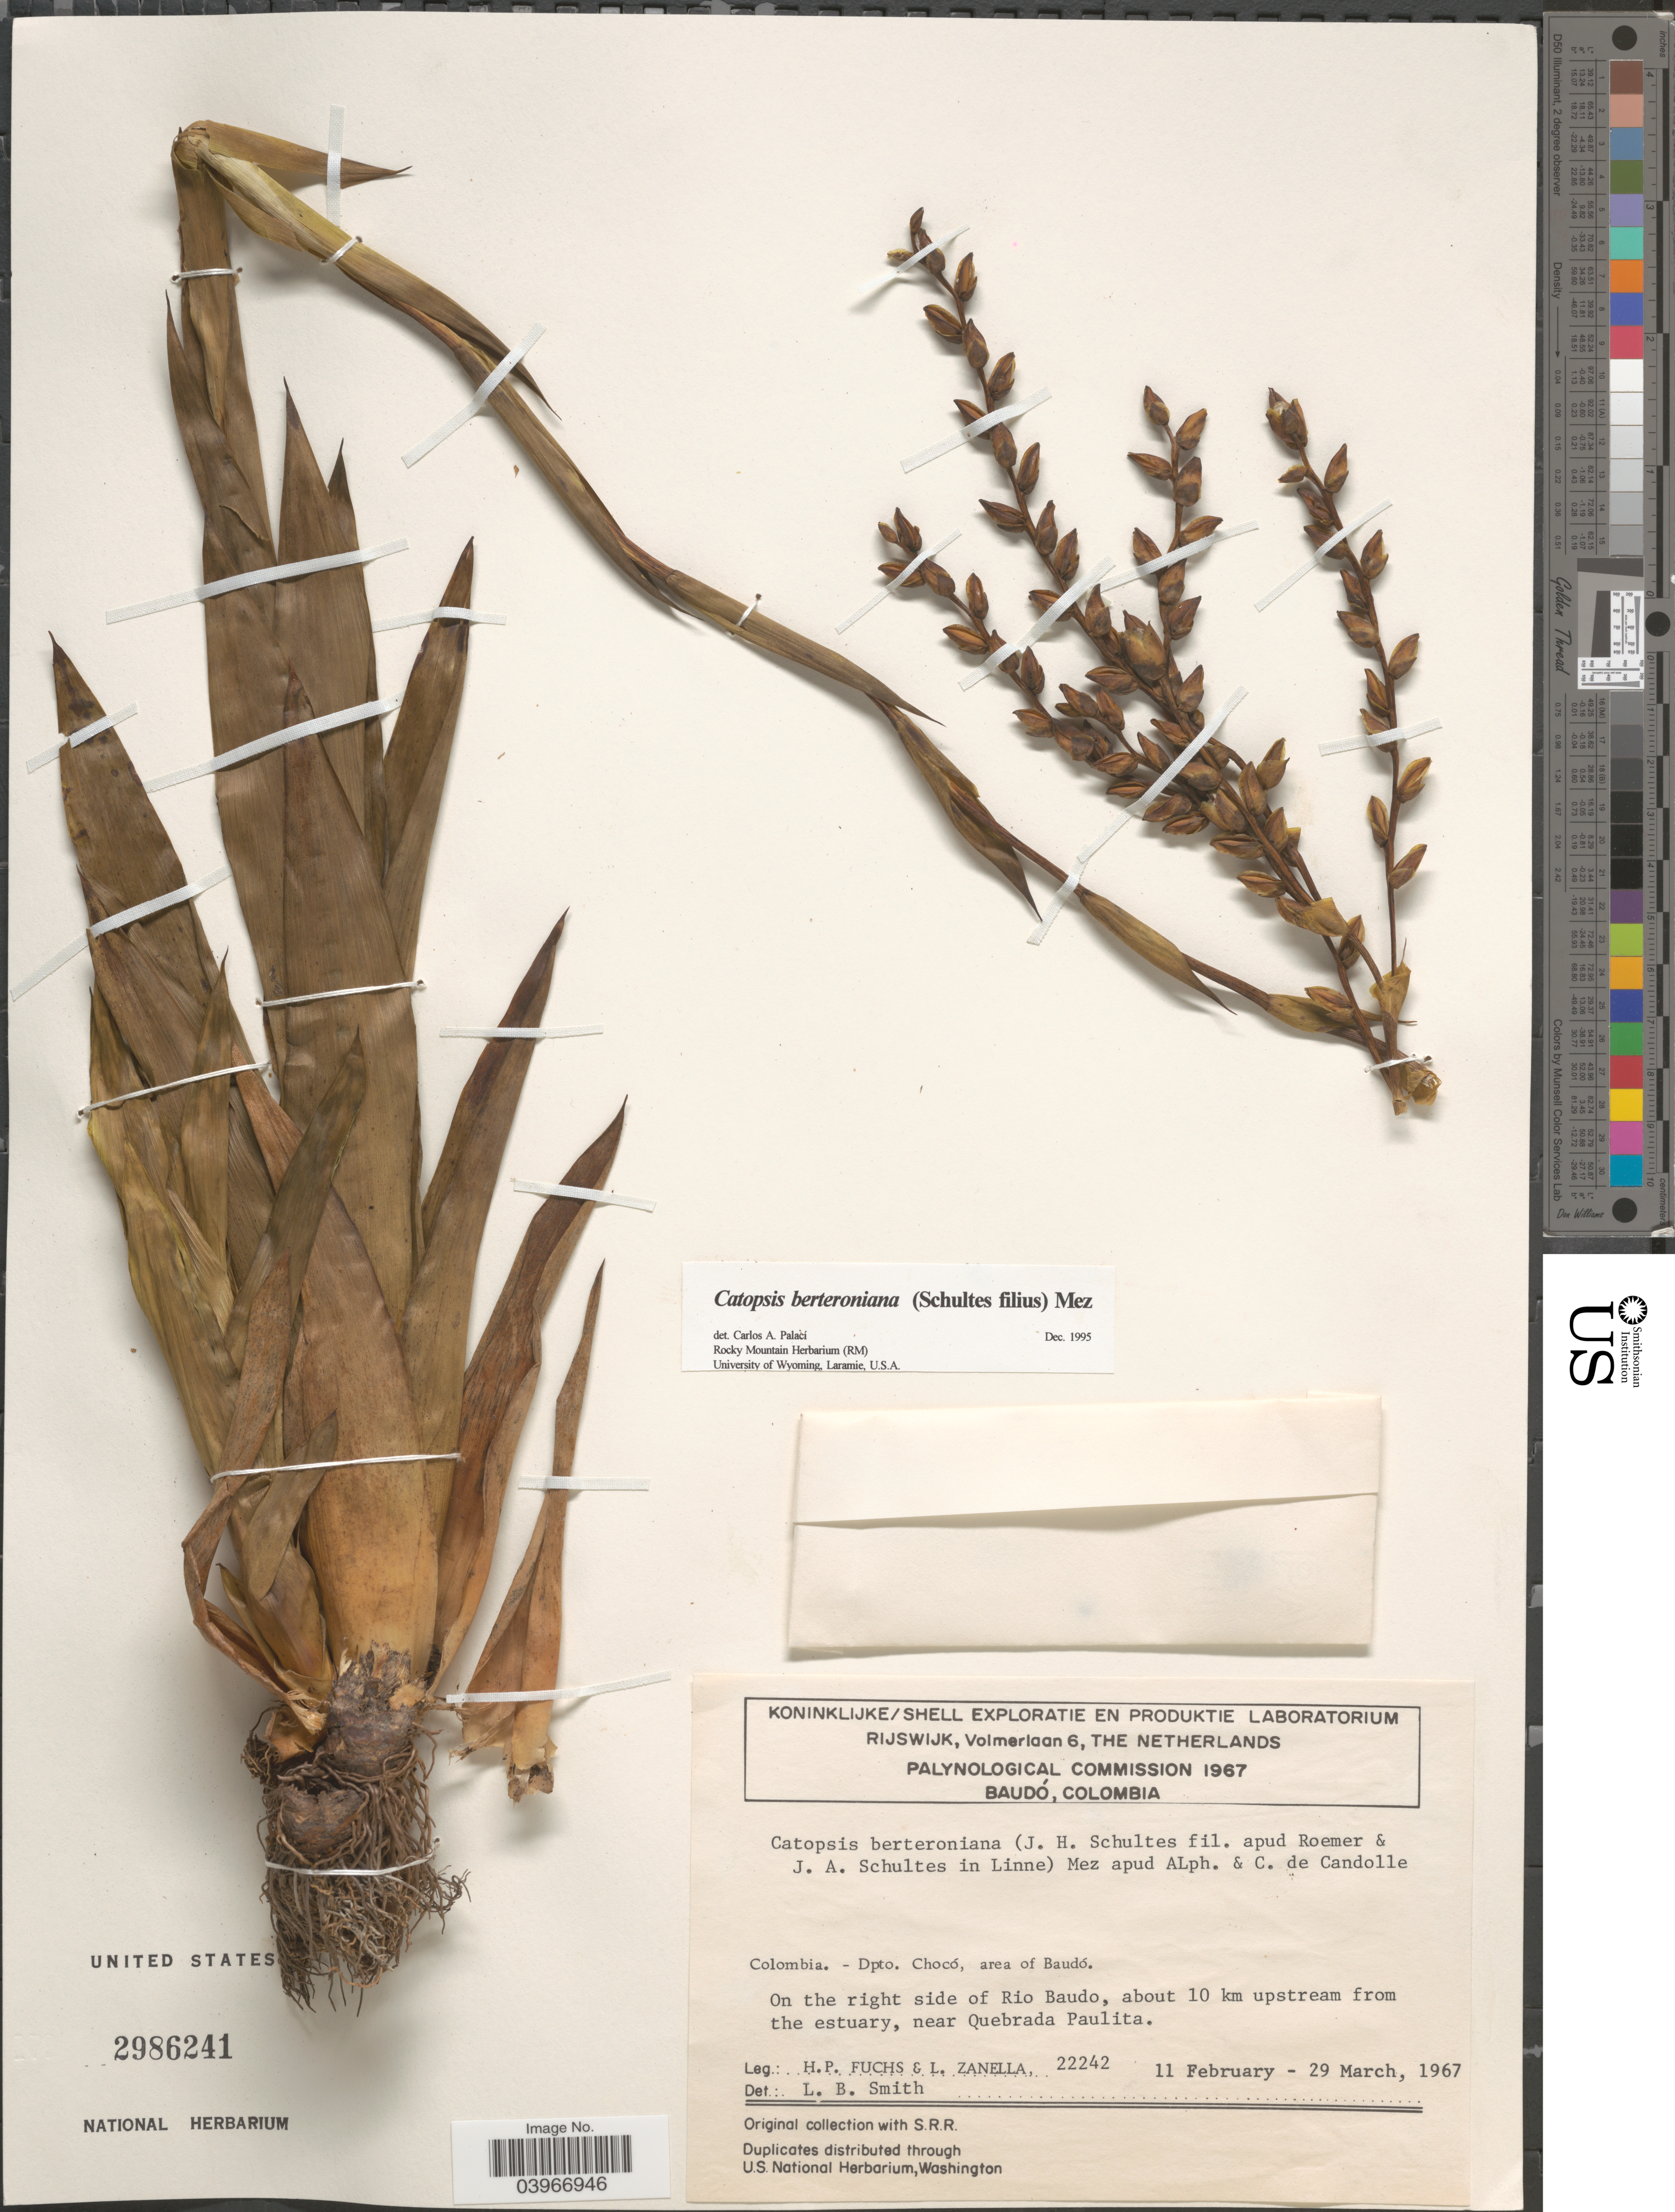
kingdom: Plantae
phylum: Tracheophyta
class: Liliopsida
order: Poales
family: Bromeliaceae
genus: Catopsis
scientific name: Catopsis berteroniana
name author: (Schult. & Schult. f.) Mez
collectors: H. P. Fuchs & J. Zanella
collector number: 22242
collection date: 1967-02-11/1967-03-29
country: Colombia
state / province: Chocó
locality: Dpto. Chocó, area of Baudó. On the right side of Rio Baudo, about 10 km upstream from the estuary, near Quebrada Paulita.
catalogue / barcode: US 2986241